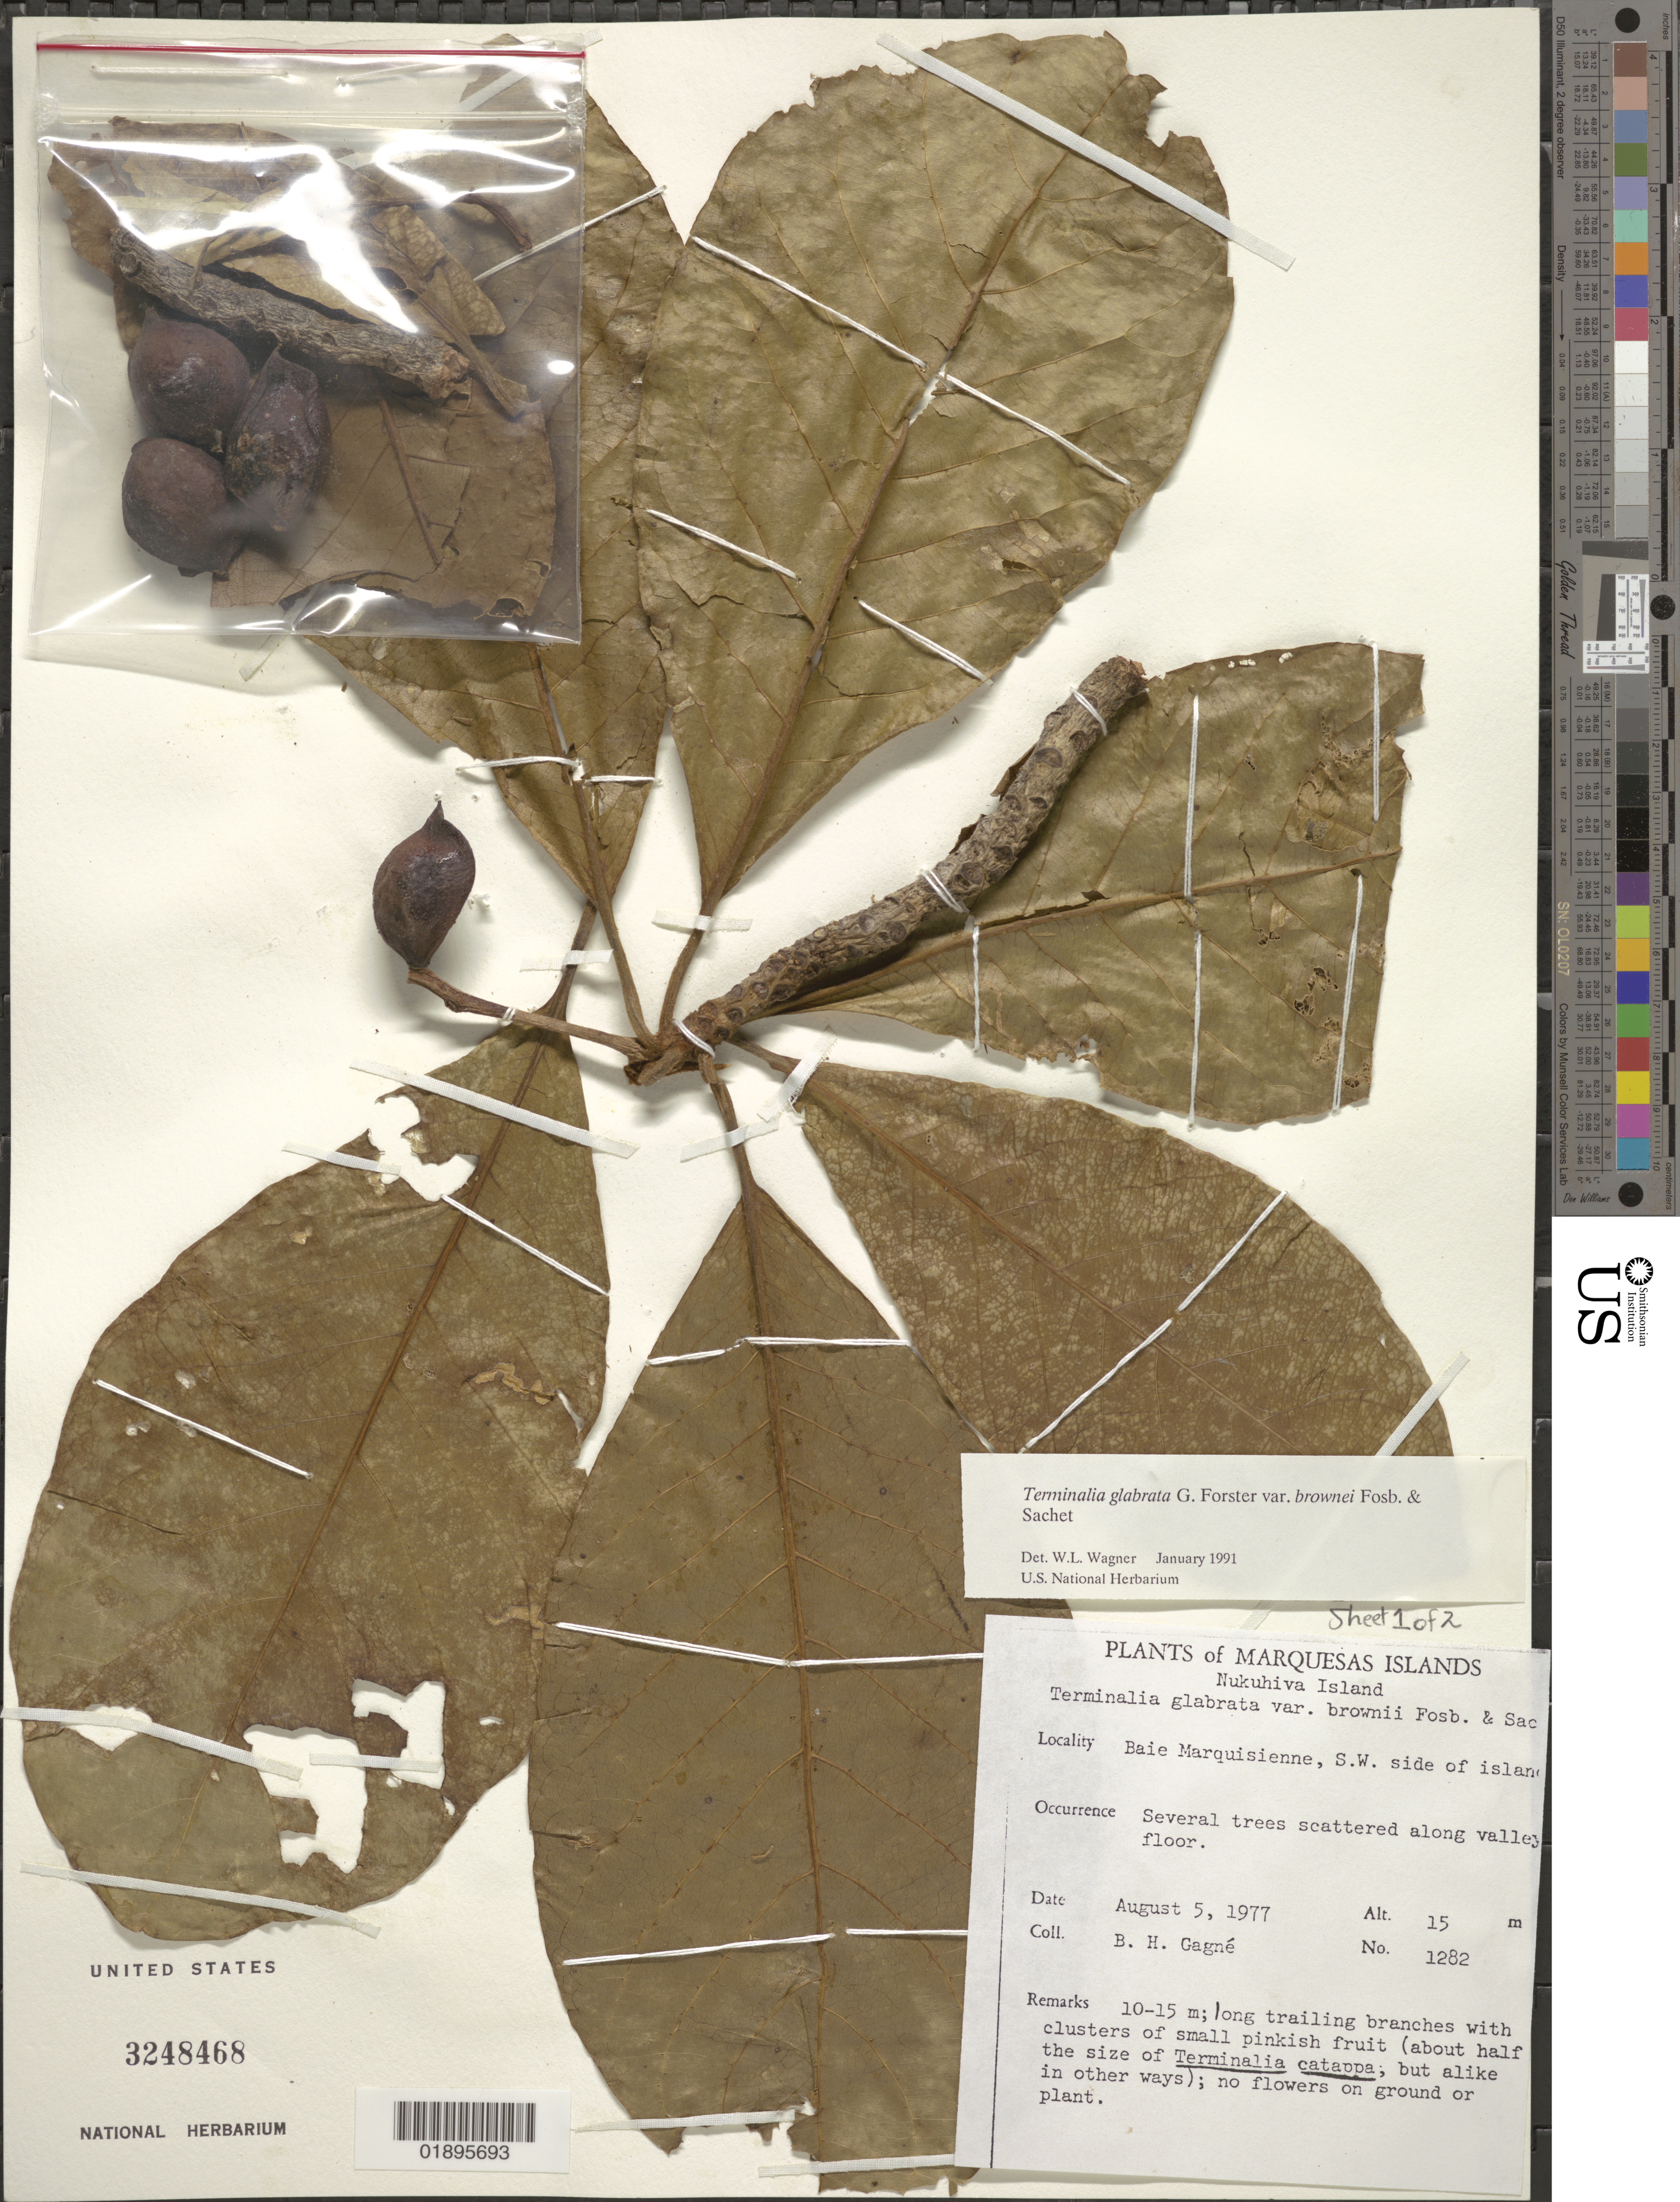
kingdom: Plantae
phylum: Tracheophyta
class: Magnoliopsida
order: Myrtales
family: Combretaceae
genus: Terminalia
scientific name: Terminalia glabrata var. brownii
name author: Fosberg & Sachet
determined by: Wagner, W. L., (BOT), Smithsonian Institution - National Museum of Natural History (UNITED STATES)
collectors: B. H. Gagné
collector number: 1282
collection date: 1977-08-05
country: French Polynesia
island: Nuku Hiva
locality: Baie Marquisienne, SW side of island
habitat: Several trees scattered along valley floor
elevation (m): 15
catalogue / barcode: US 3248468